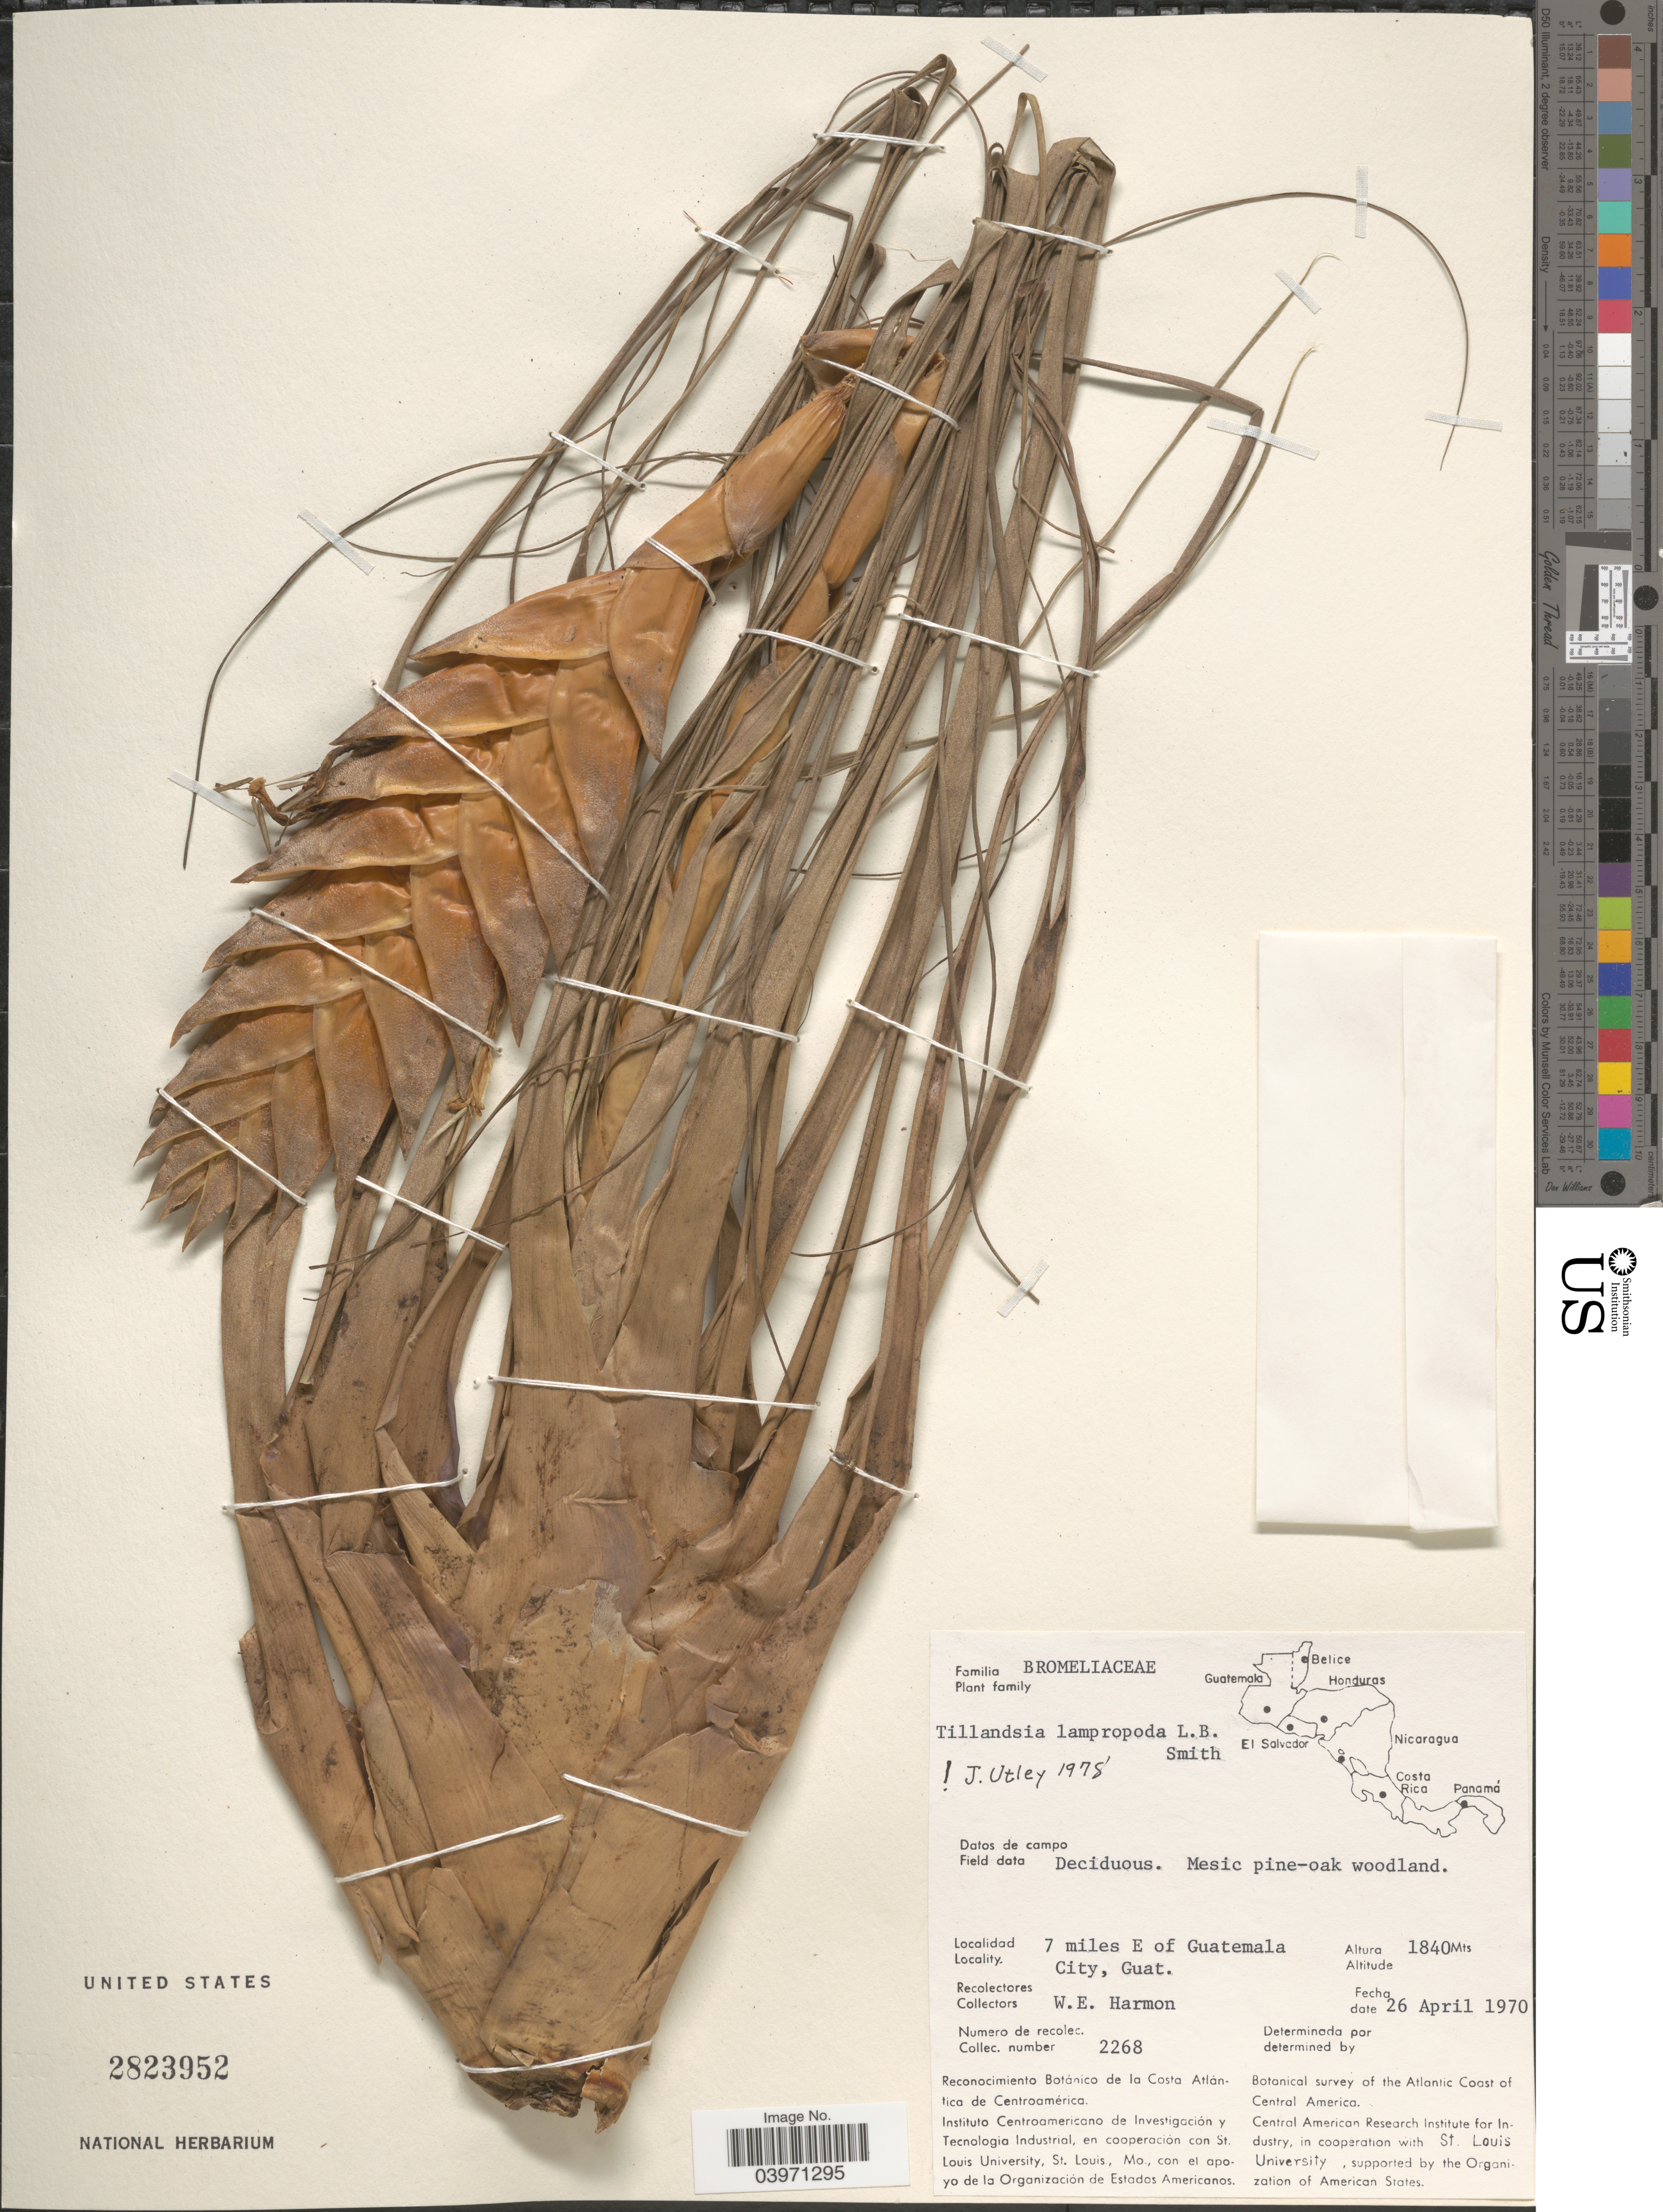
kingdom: Plantae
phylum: Tracheophyta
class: Liliopsida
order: Poales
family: Bromeliaceae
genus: Tillandsia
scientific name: Tillandsia lampropoda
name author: L.B. Sm.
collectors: W. E. Harmon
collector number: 2268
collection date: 1970-04-26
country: Guatemala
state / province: Guatemala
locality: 7 miles E of Guatemala City.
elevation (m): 1840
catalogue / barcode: US 2823952